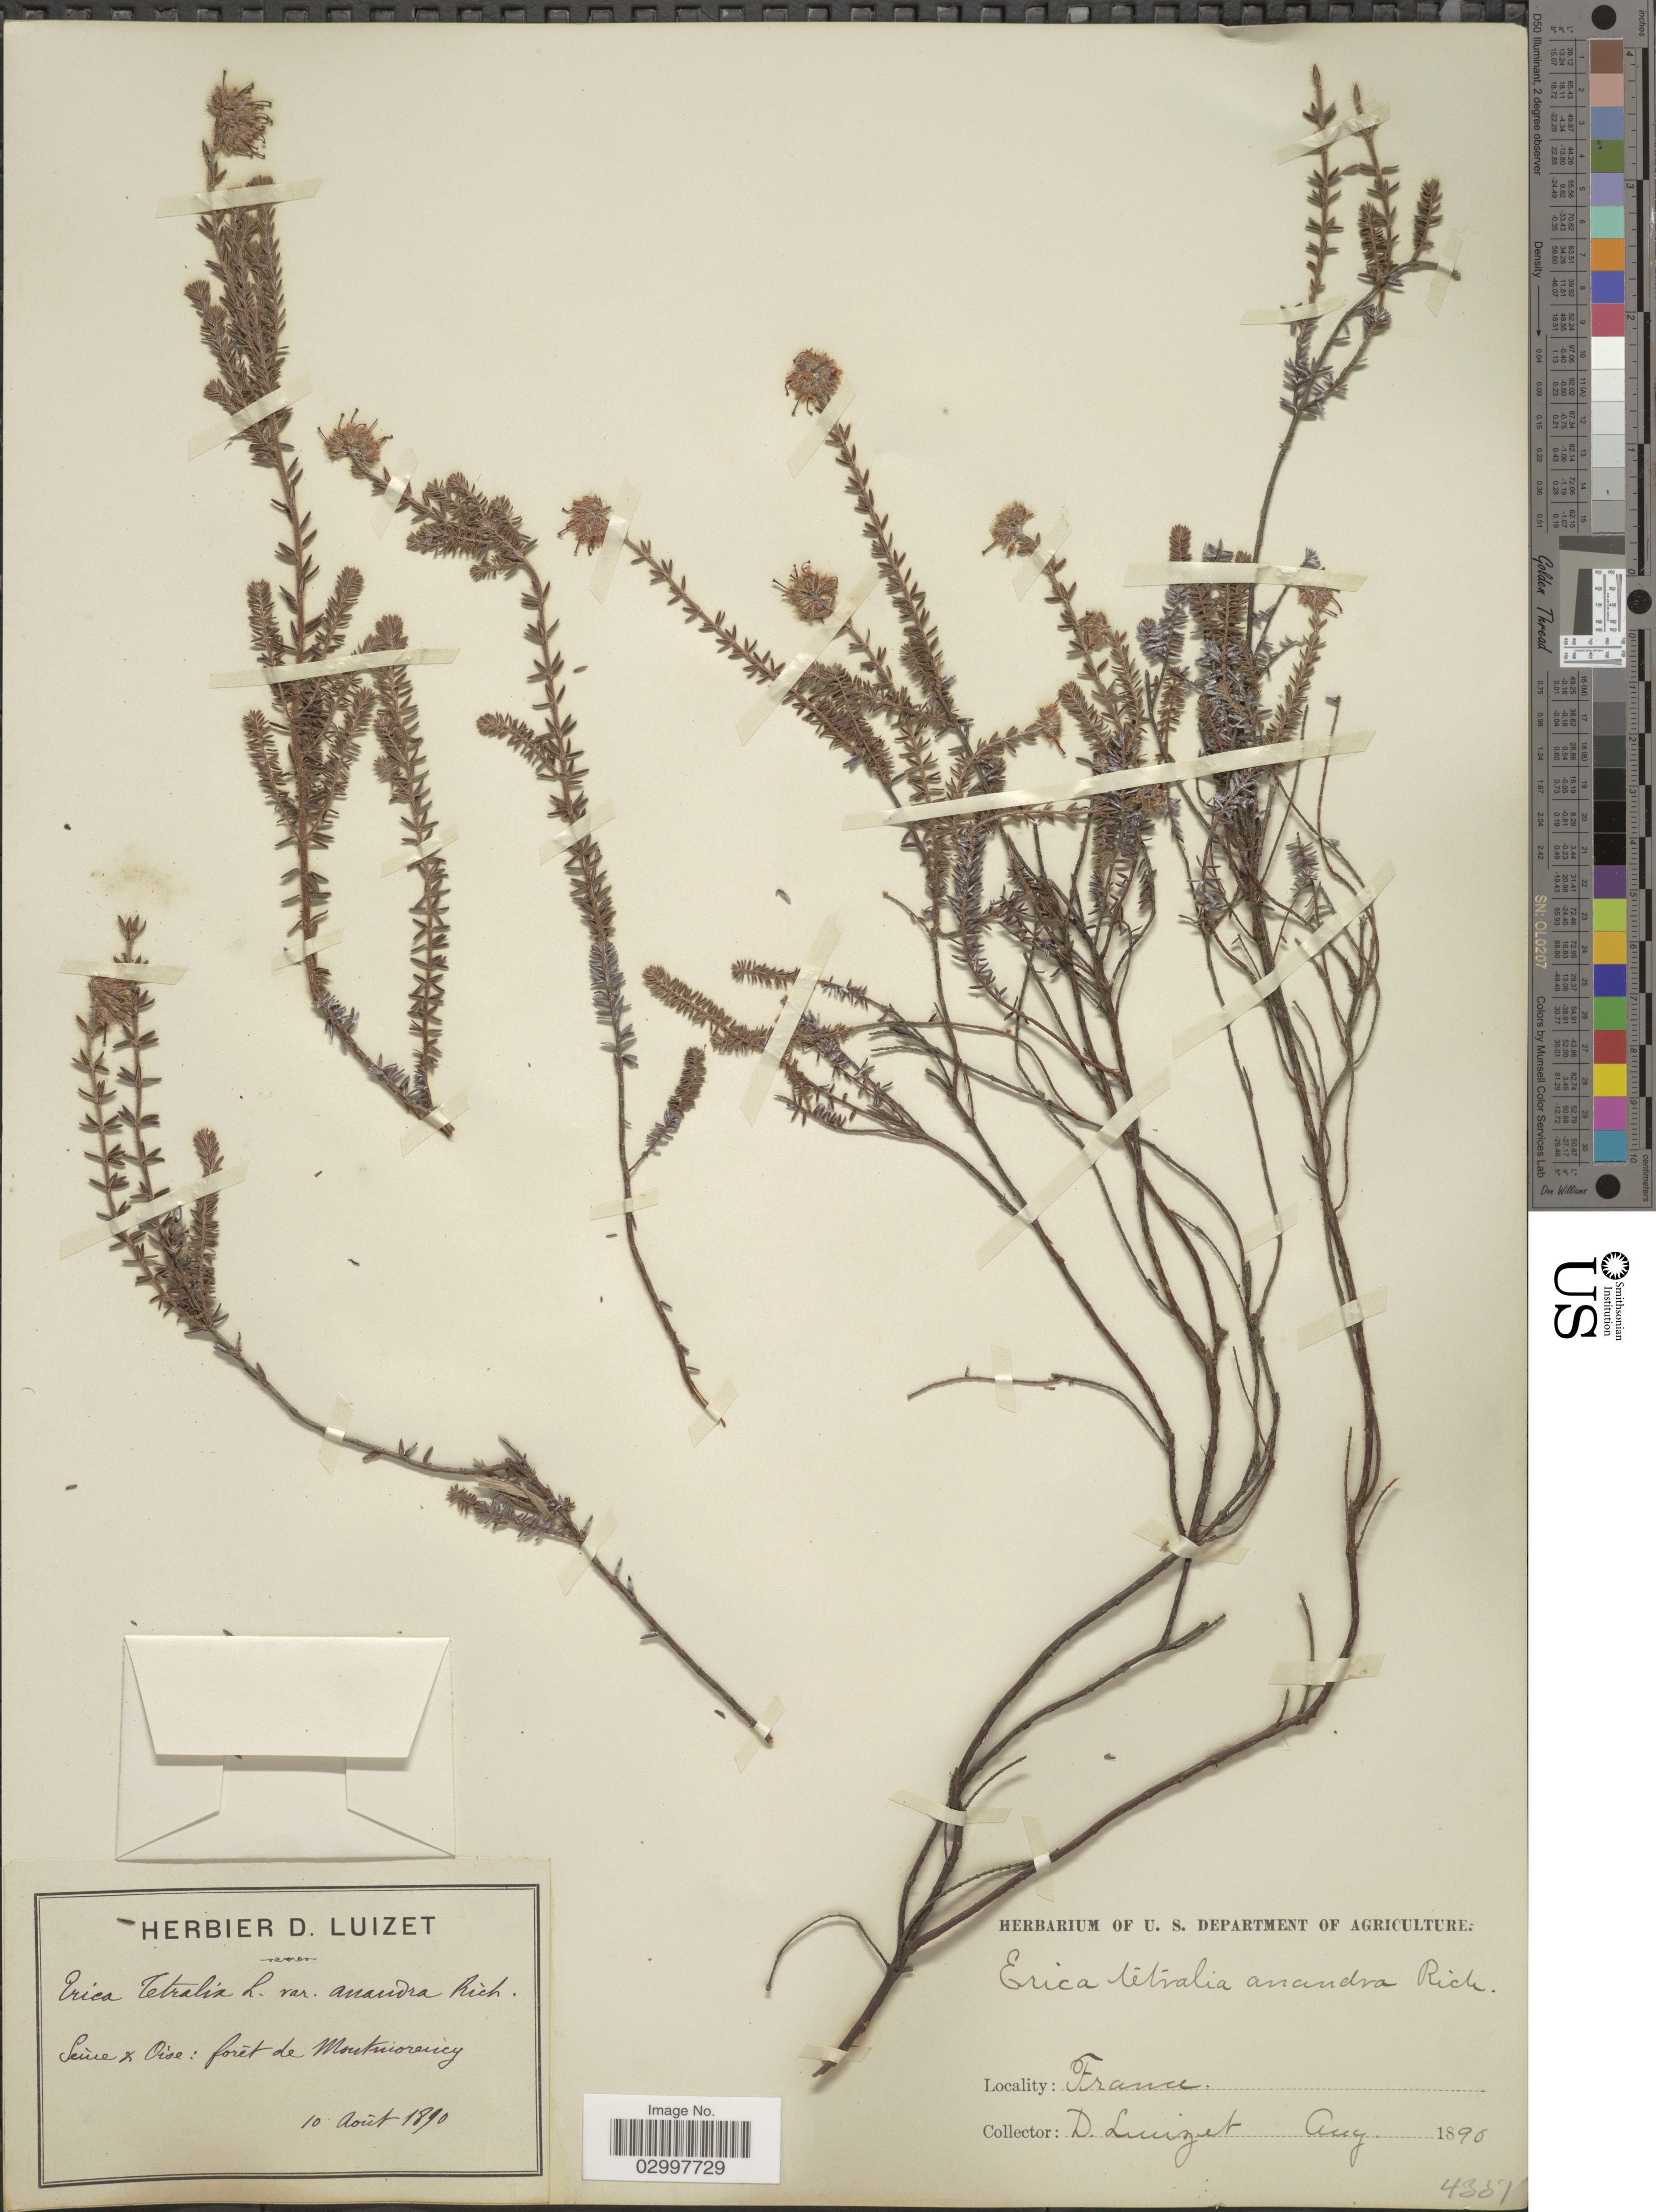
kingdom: Plantae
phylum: Tracheophyta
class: Magnoliopsida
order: Ericales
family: Ericaceae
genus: Erica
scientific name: Erica tetralix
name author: L.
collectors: D. Luizet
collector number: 4351*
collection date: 1890-08-10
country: France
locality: Seine & Oise: forêt de Montmorency.